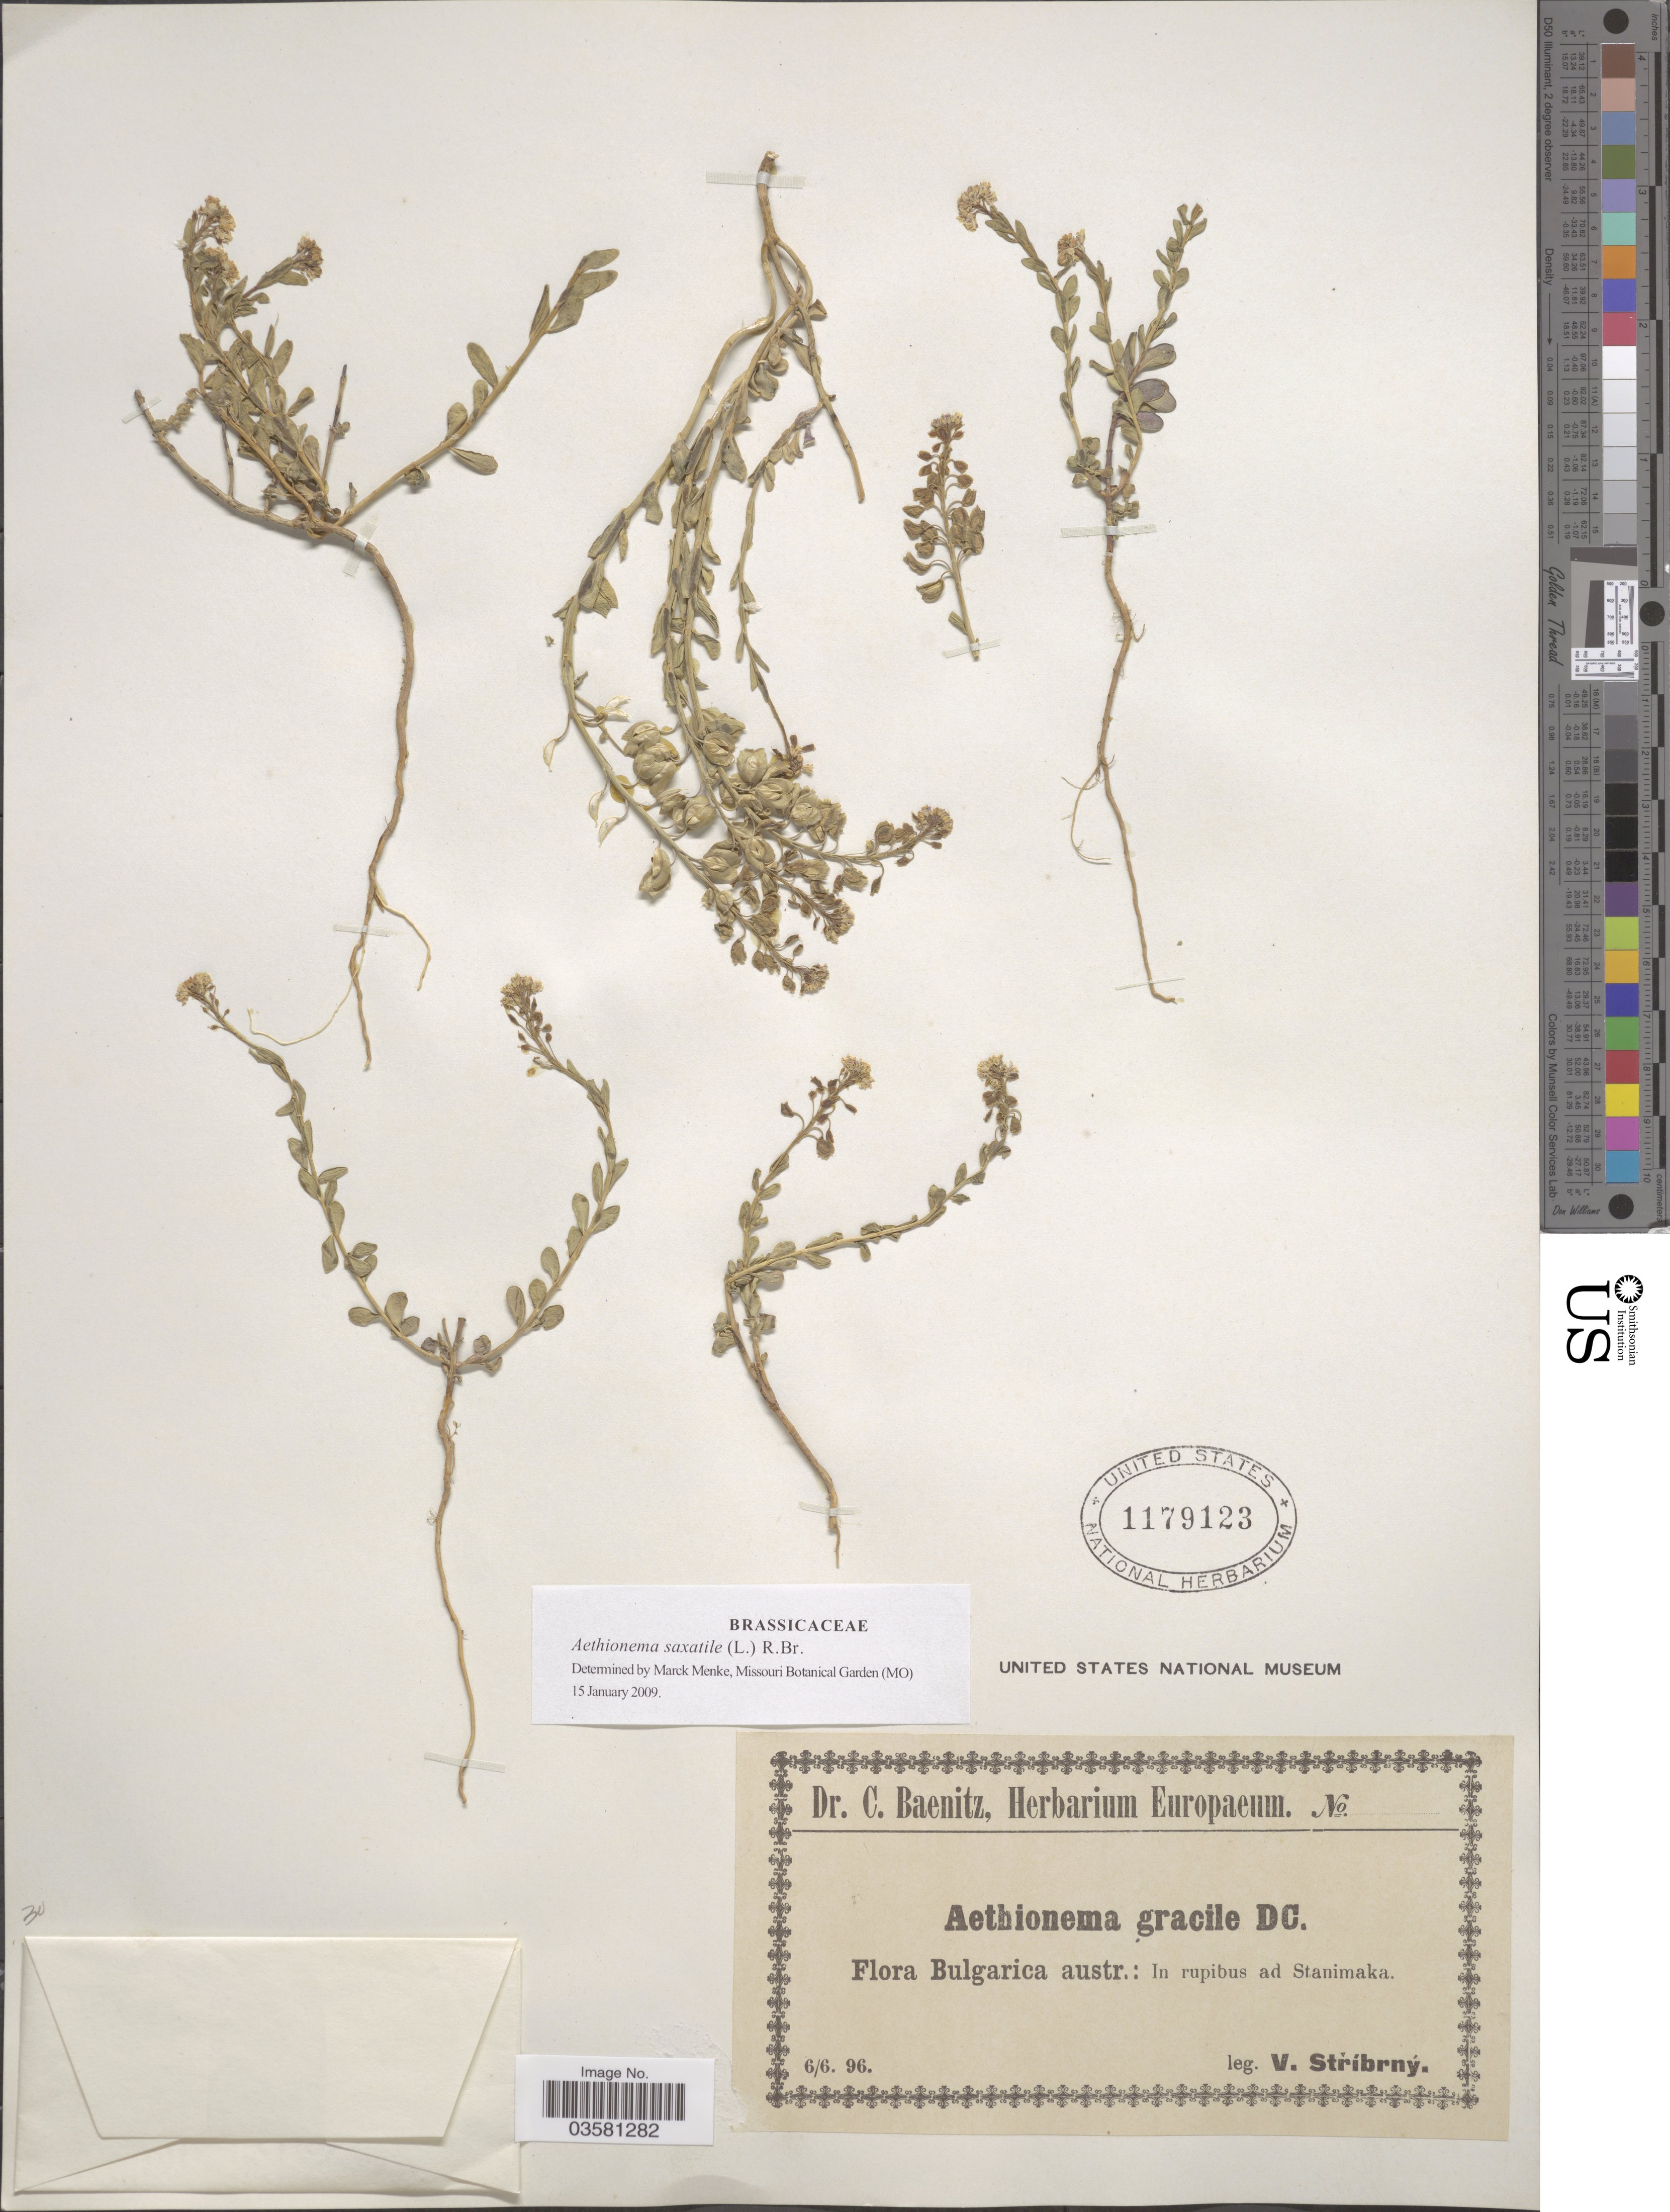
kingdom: Plantae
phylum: Tracheophyta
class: Magnoliopsida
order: Brassicales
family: Brassicaceae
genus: Aethionema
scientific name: Aethionema saxatile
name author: (L.) W.T. Aiton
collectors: V. Stribrny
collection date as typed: Transcribed d/m/y: 6/6/96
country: Bulgaria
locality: Bulgarica austr.: In rupibus ad Stanimaka.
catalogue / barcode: US 1179123